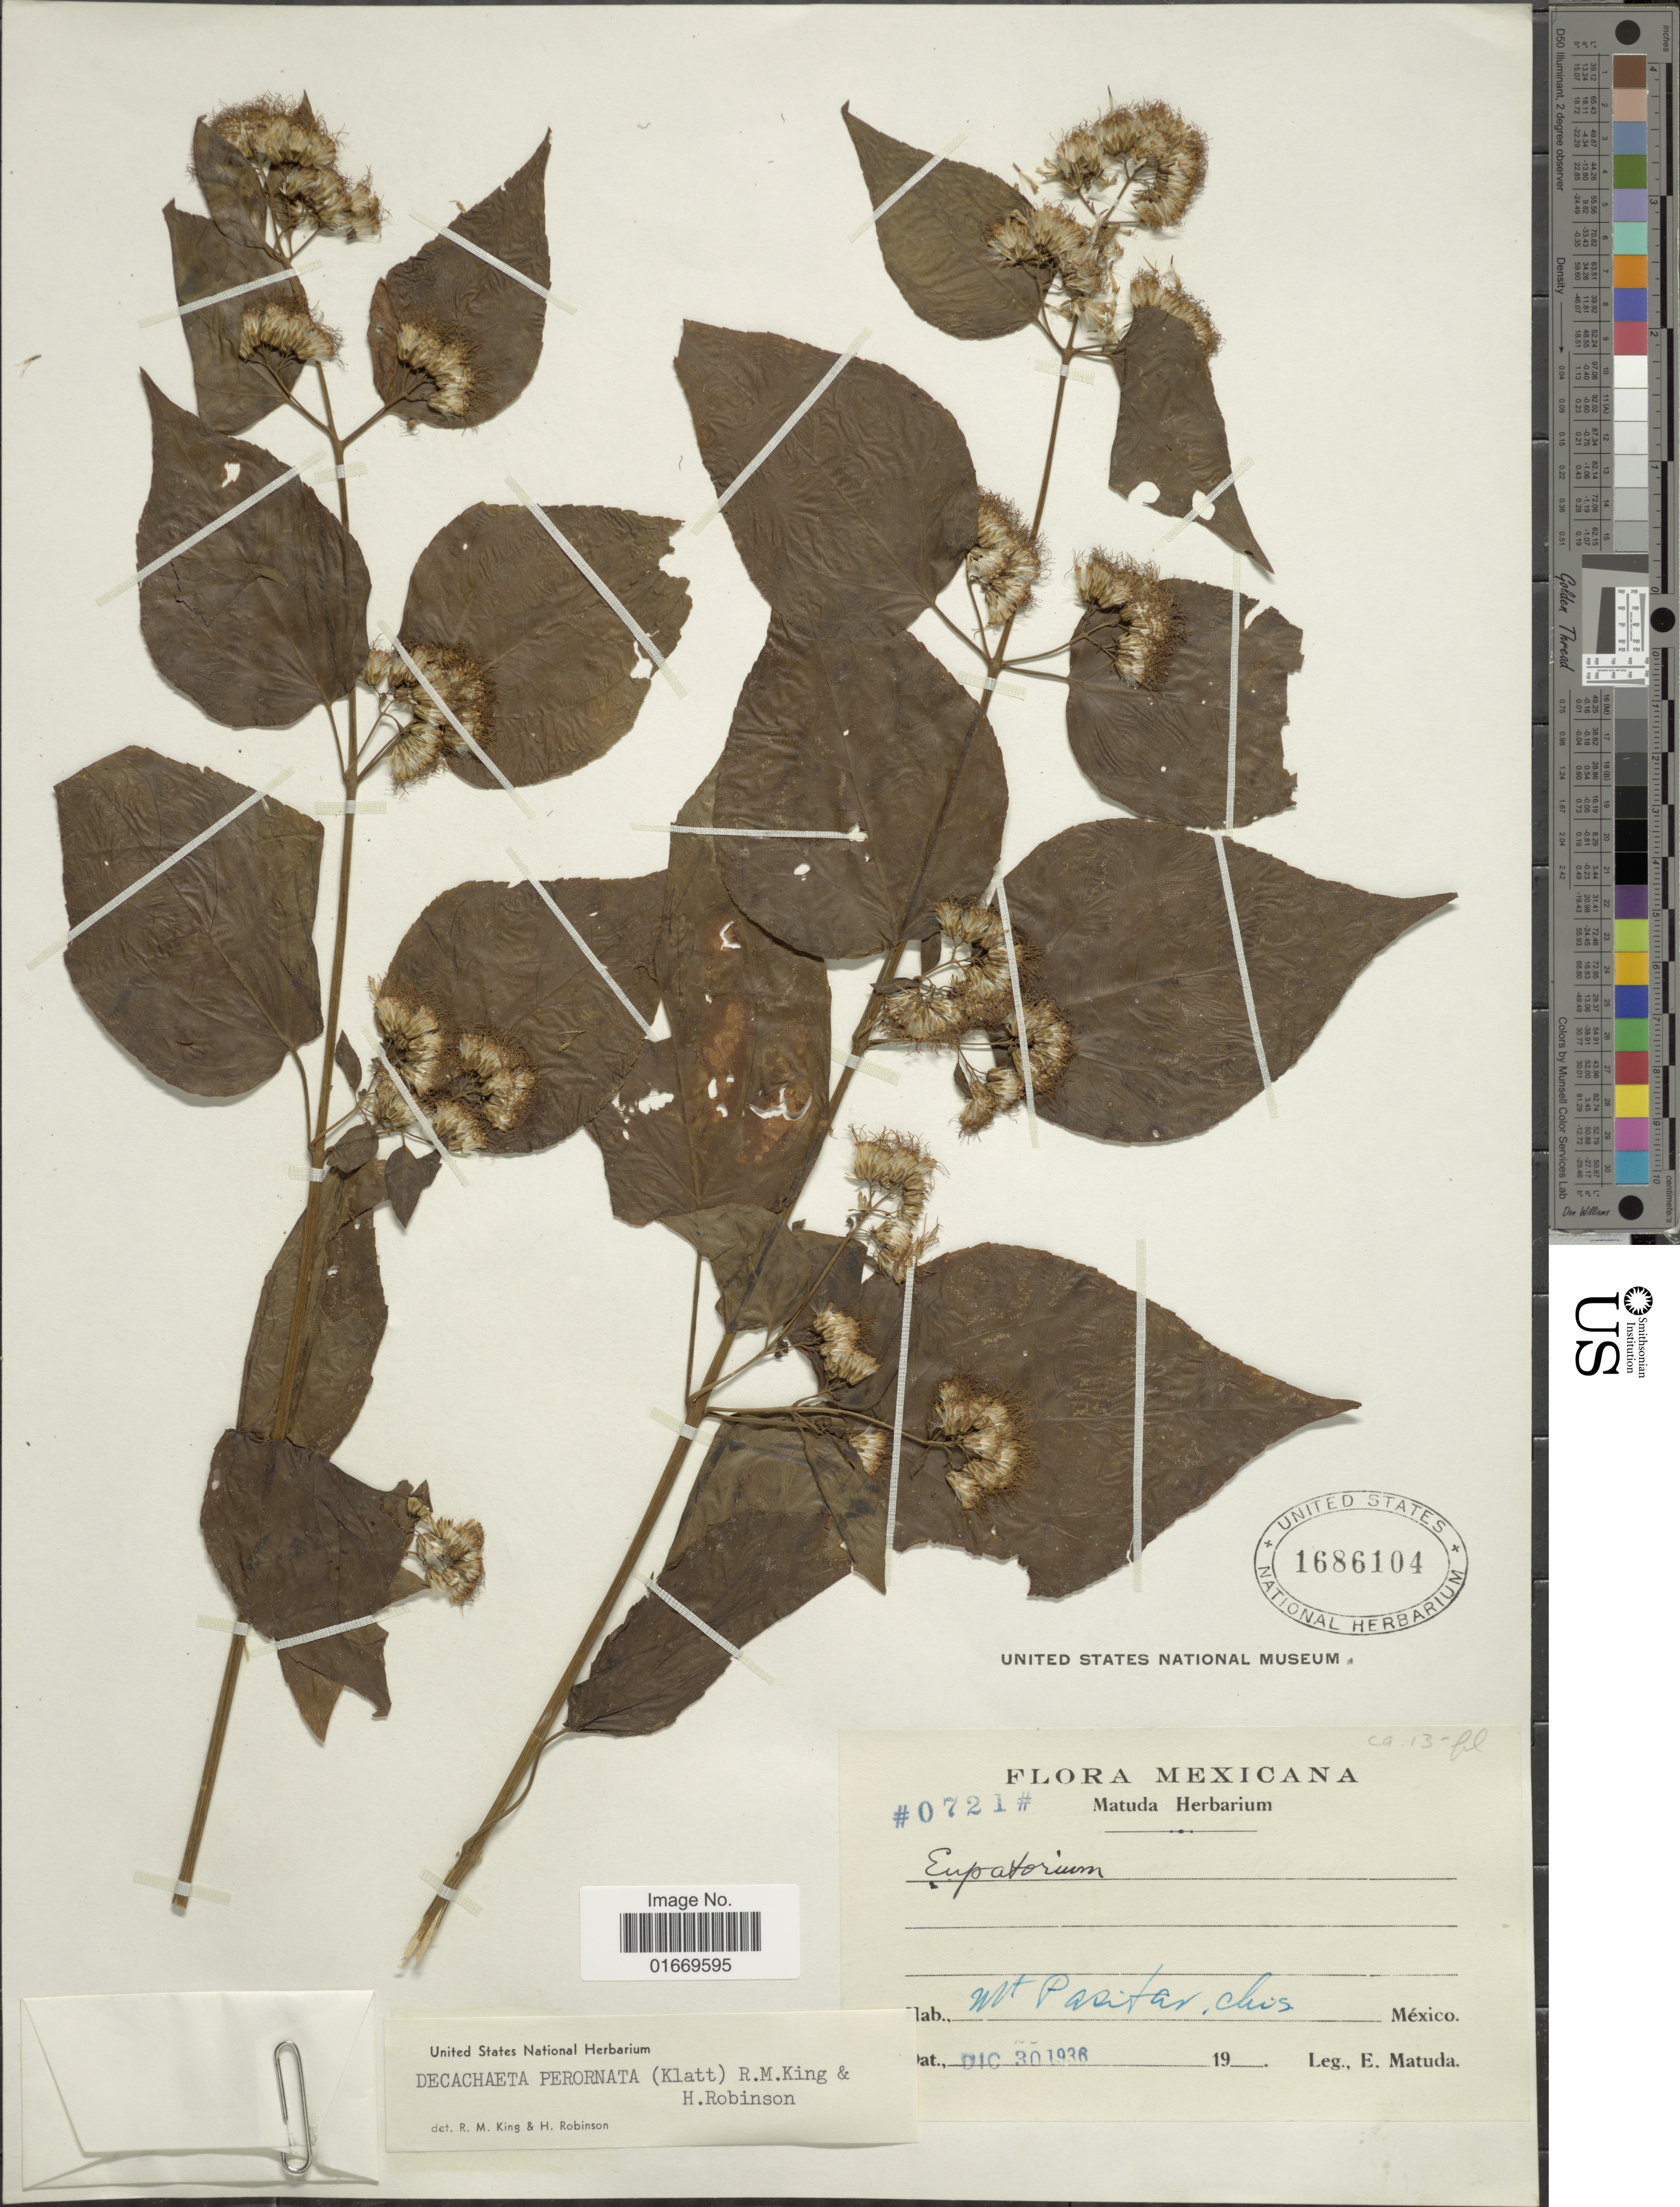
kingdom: Plantae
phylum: Tracheophyta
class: Magnoliopsida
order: Asterales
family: Asteraceae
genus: Decachaeta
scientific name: Decachaeta perornata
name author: (Klatt) R.M. King & H. Rob.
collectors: E. Matuda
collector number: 0721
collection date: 1936-12-30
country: Mexico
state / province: Chiapas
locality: Mt. Pasital. Chis.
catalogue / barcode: US 1686104